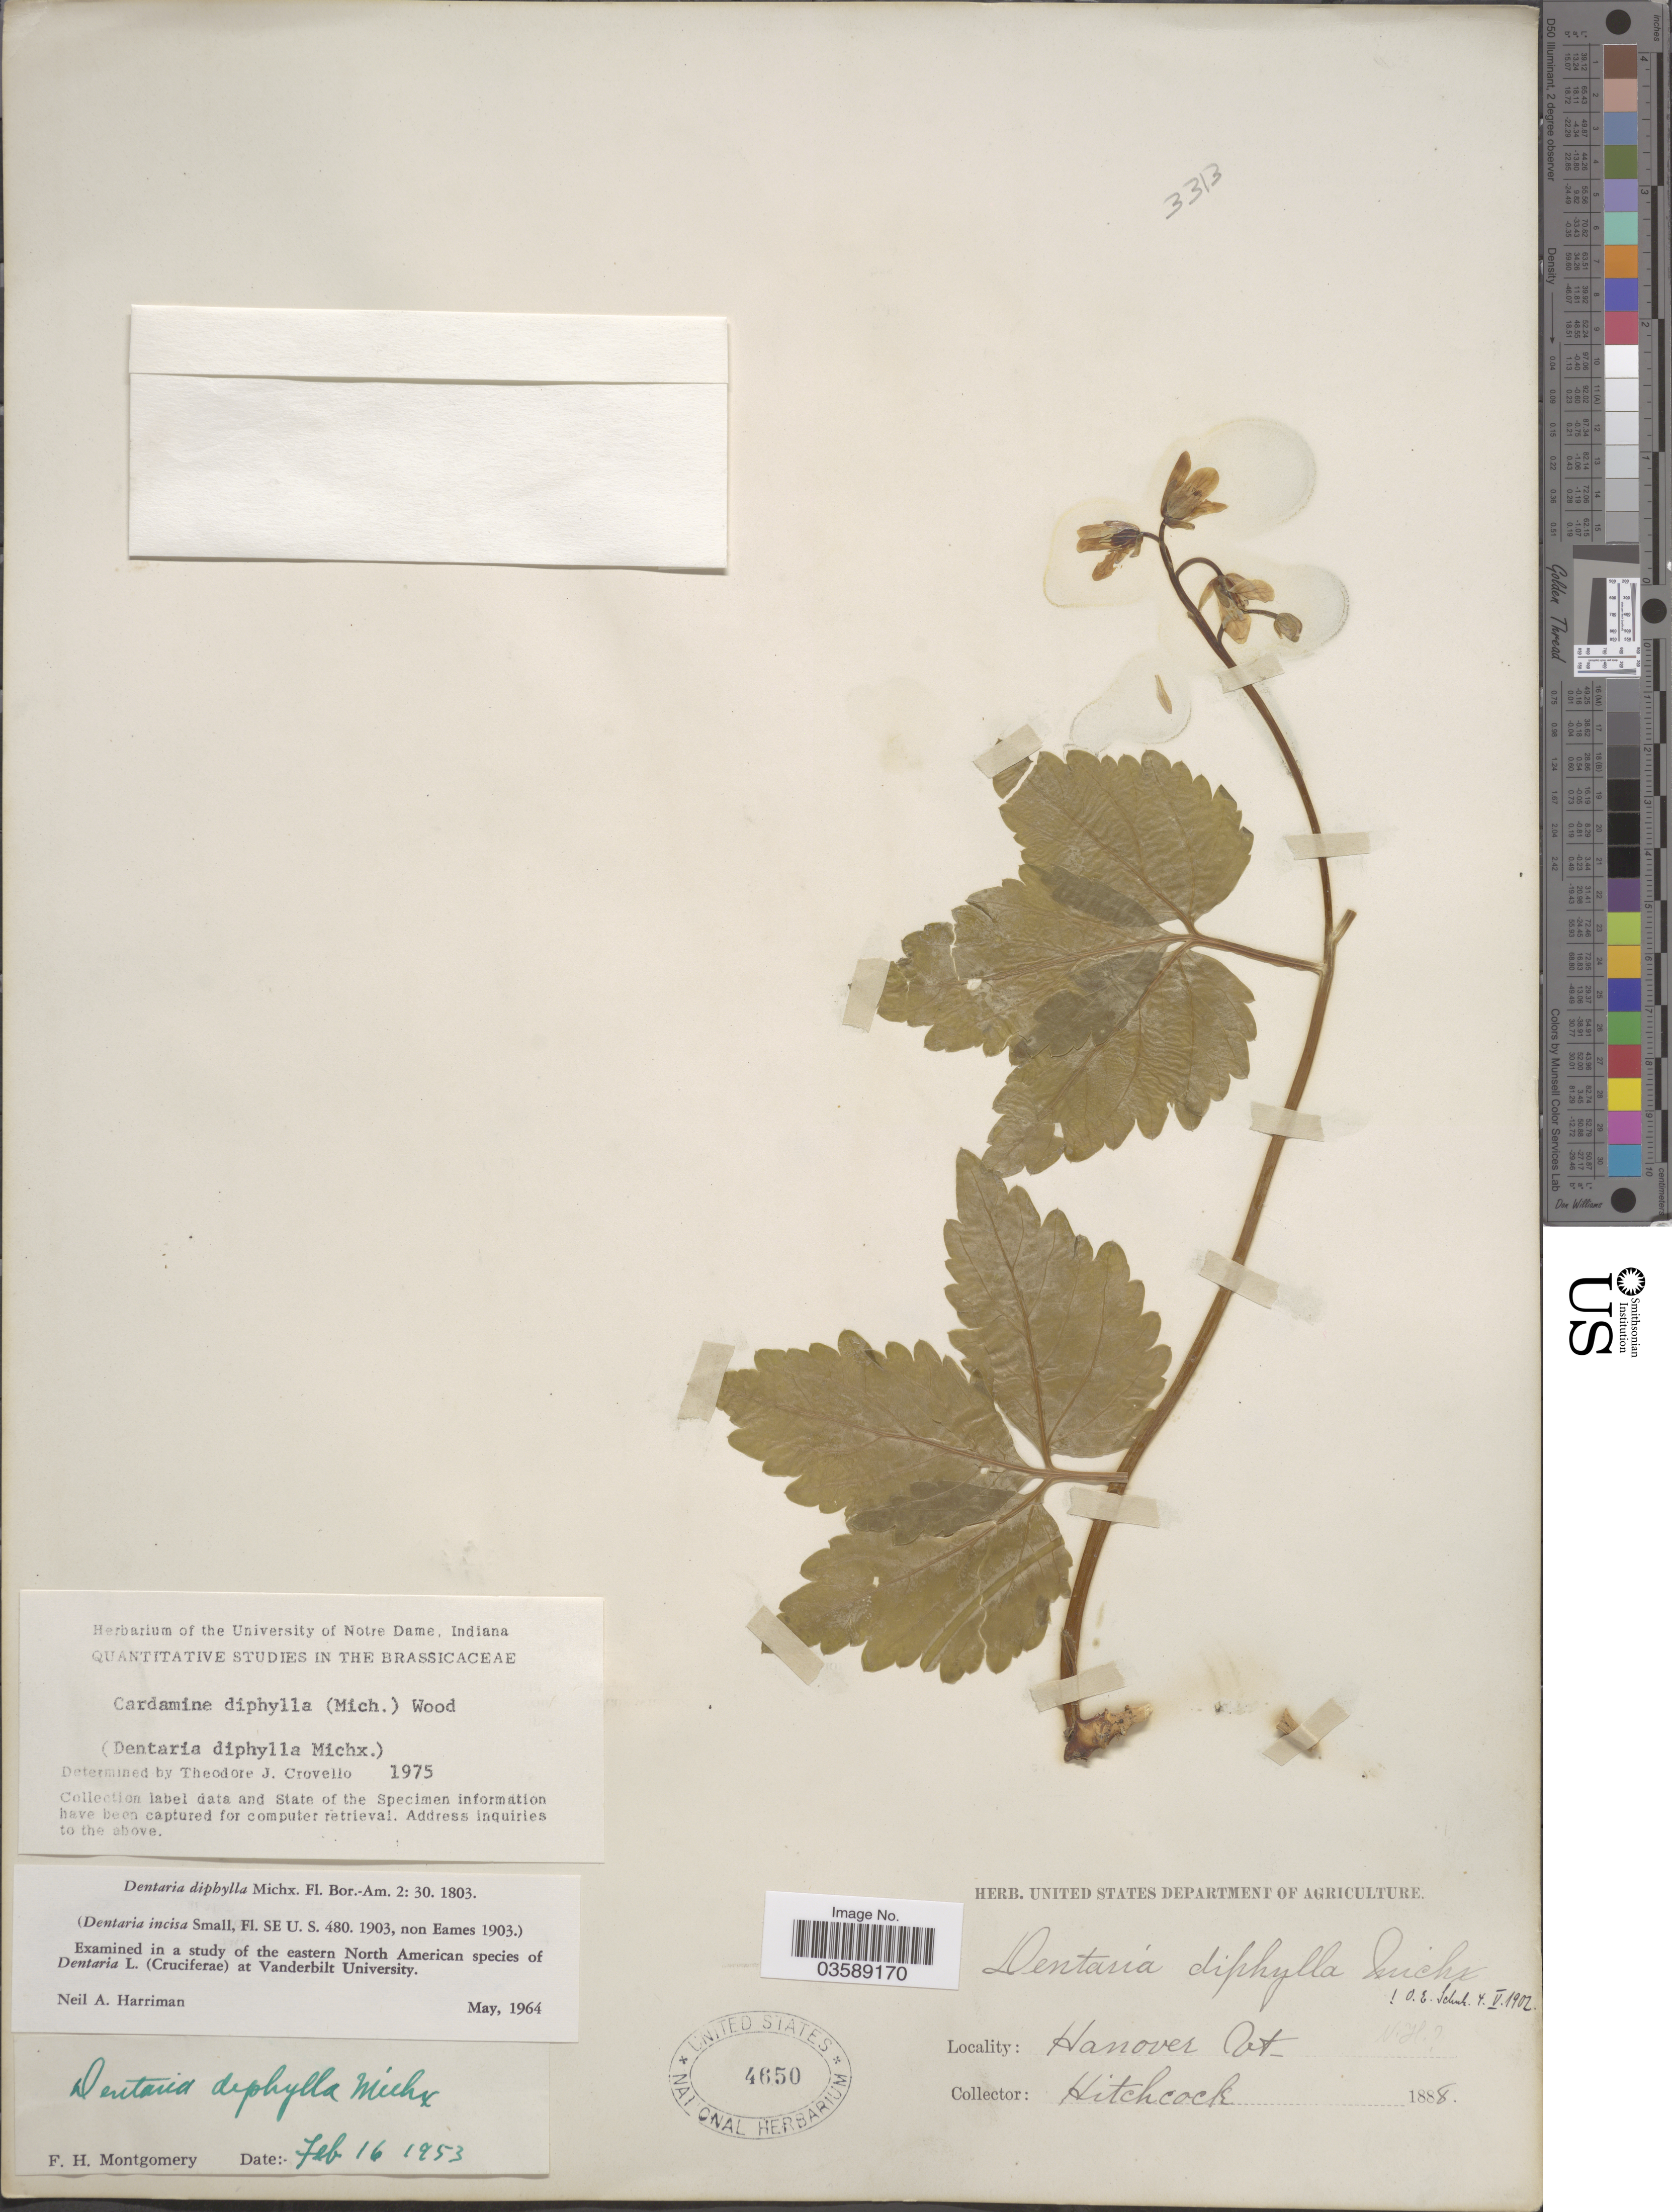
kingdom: Plantae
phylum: Tracheophyta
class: Magnoliopsida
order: Brassicales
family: Brassicaceae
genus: Cardamine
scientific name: Cardamine diphylla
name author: (Michx.) Alph. Wood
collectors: -- Hitchcock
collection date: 1888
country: United States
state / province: Vermont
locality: Hanover.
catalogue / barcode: US 4650